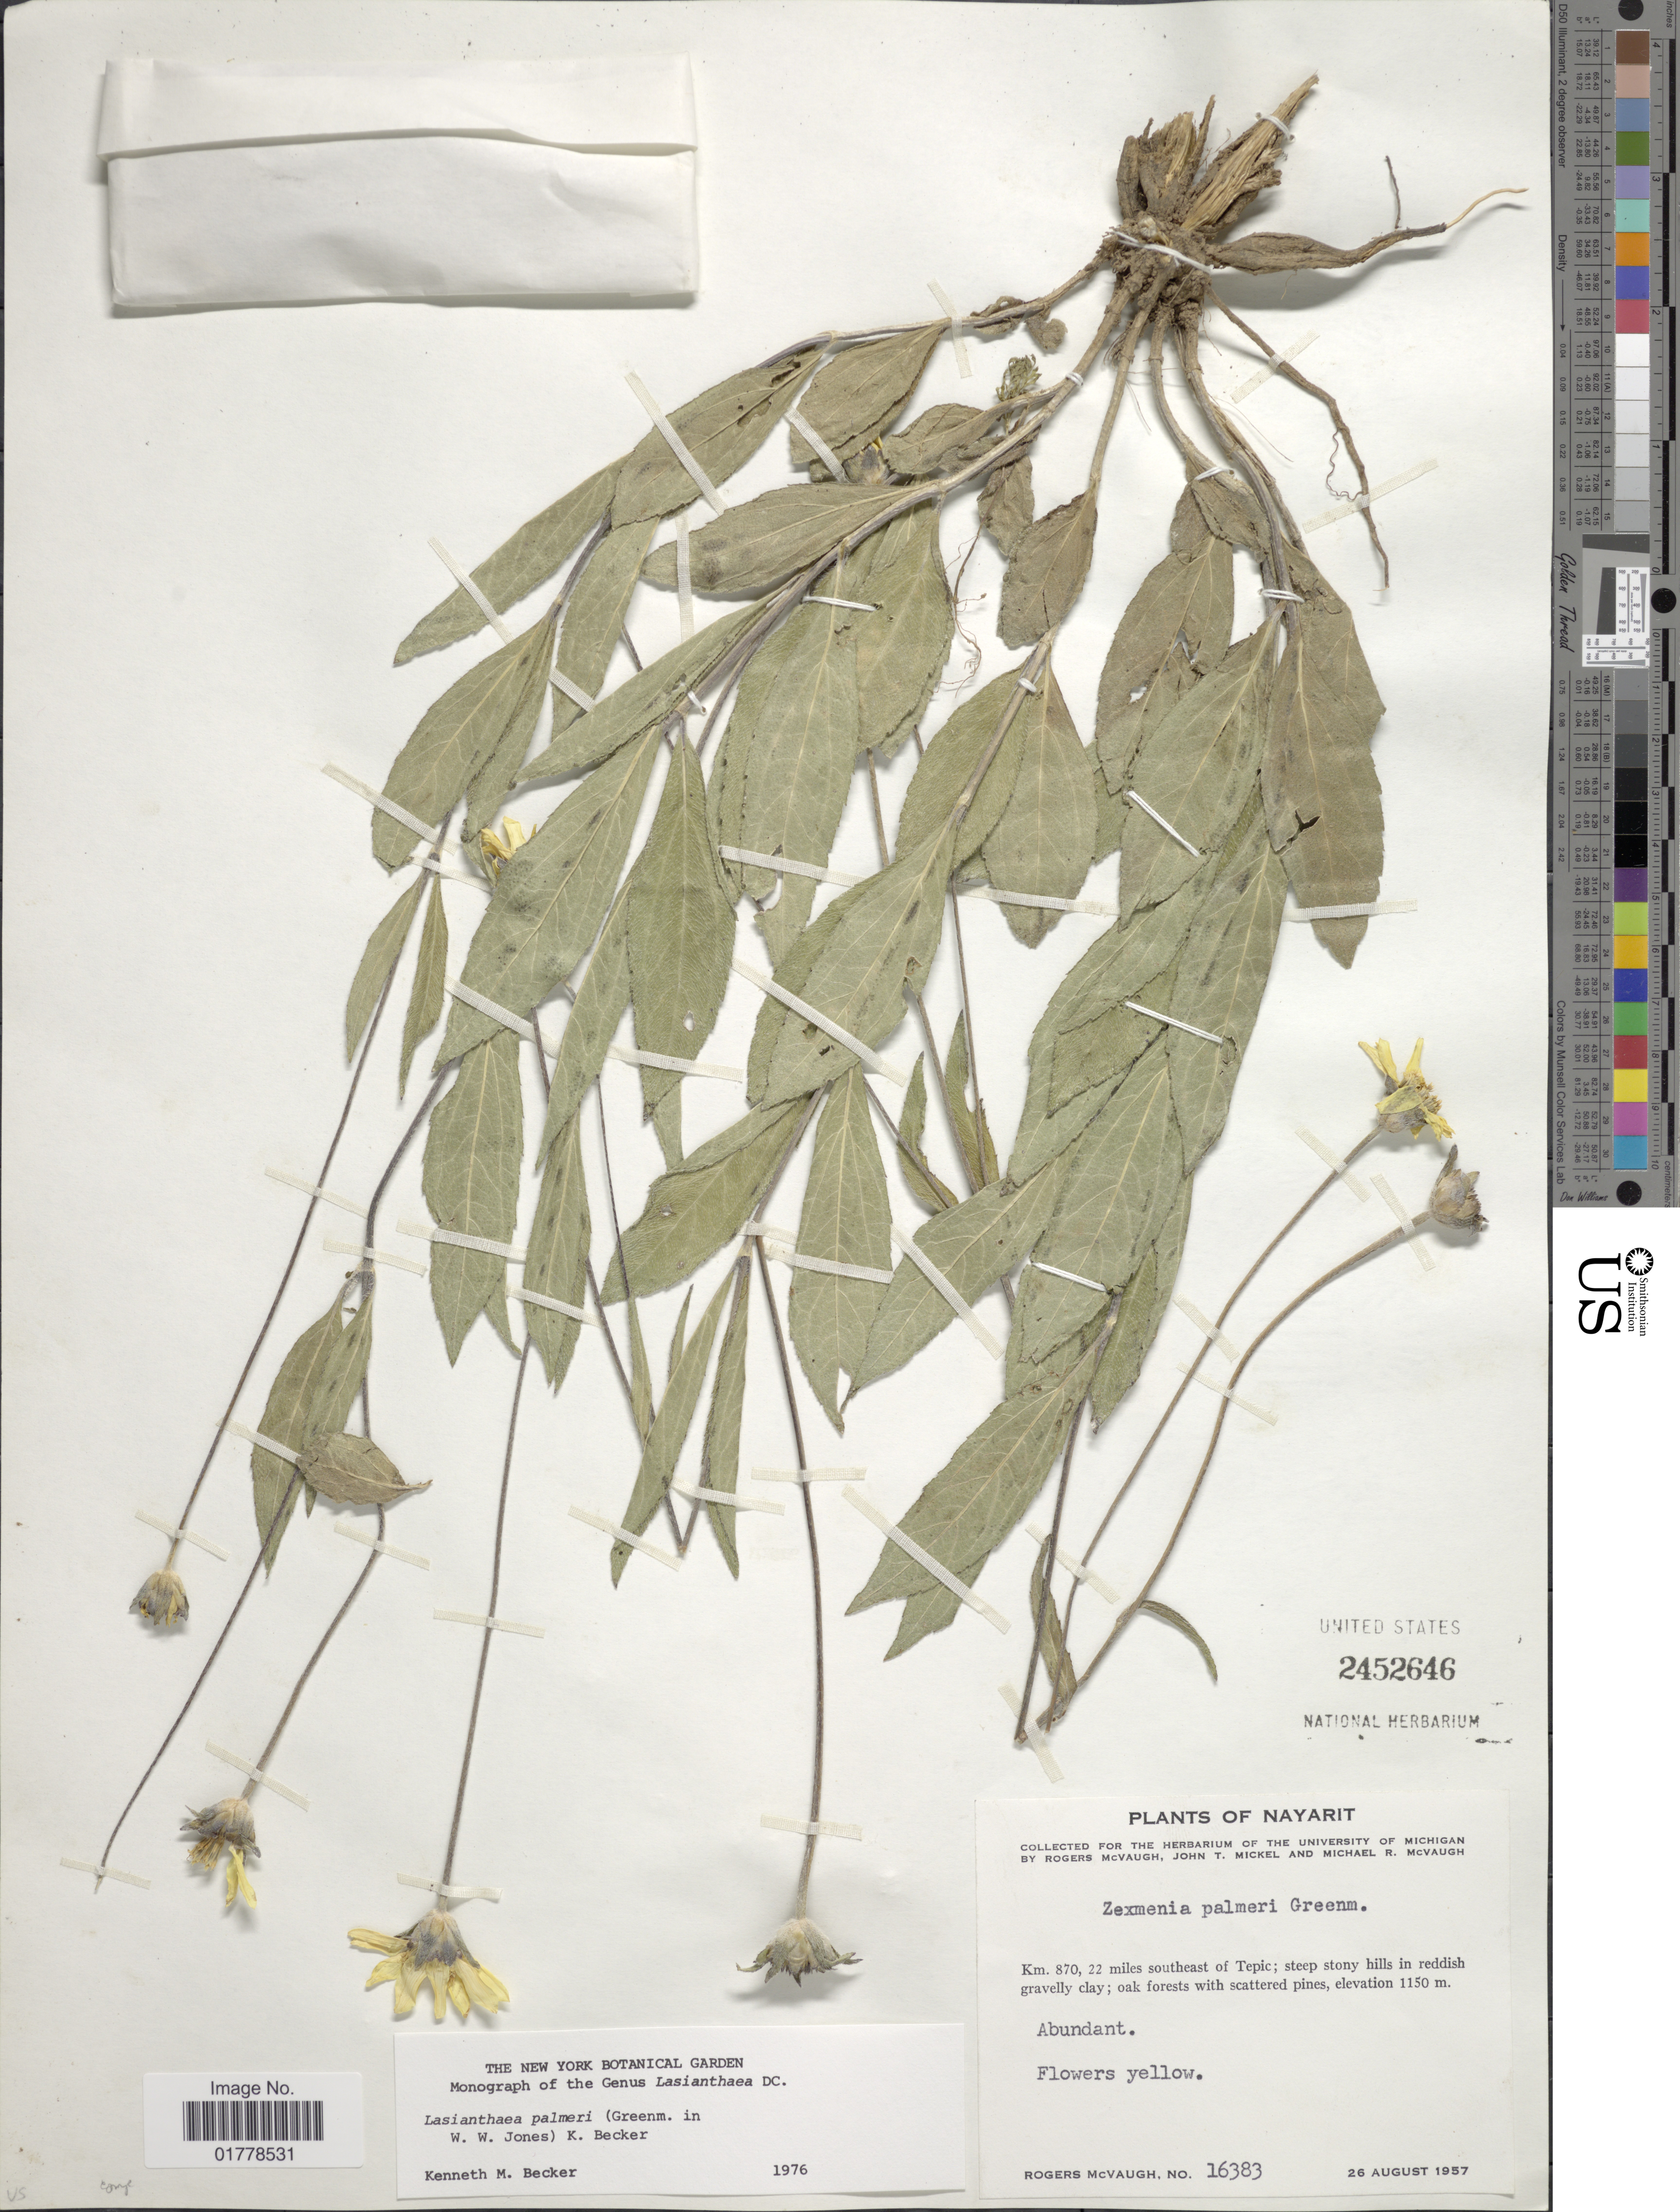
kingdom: Plantae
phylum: Tracheophyta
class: Magnoliopsida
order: Asterales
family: Asteraceae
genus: Lasianthaea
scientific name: Lasianthaea palmeri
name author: (Greenm.) K.M. Becker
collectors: R. McVaugh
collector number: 16383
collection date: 1957-08-26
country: Mexico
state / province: Nayarit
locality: Nayarit. Km. 870, 22 miles southeast of Tepic; steep stony hills in reddish gravelly clay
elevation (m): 1150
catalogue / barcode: US 2452646